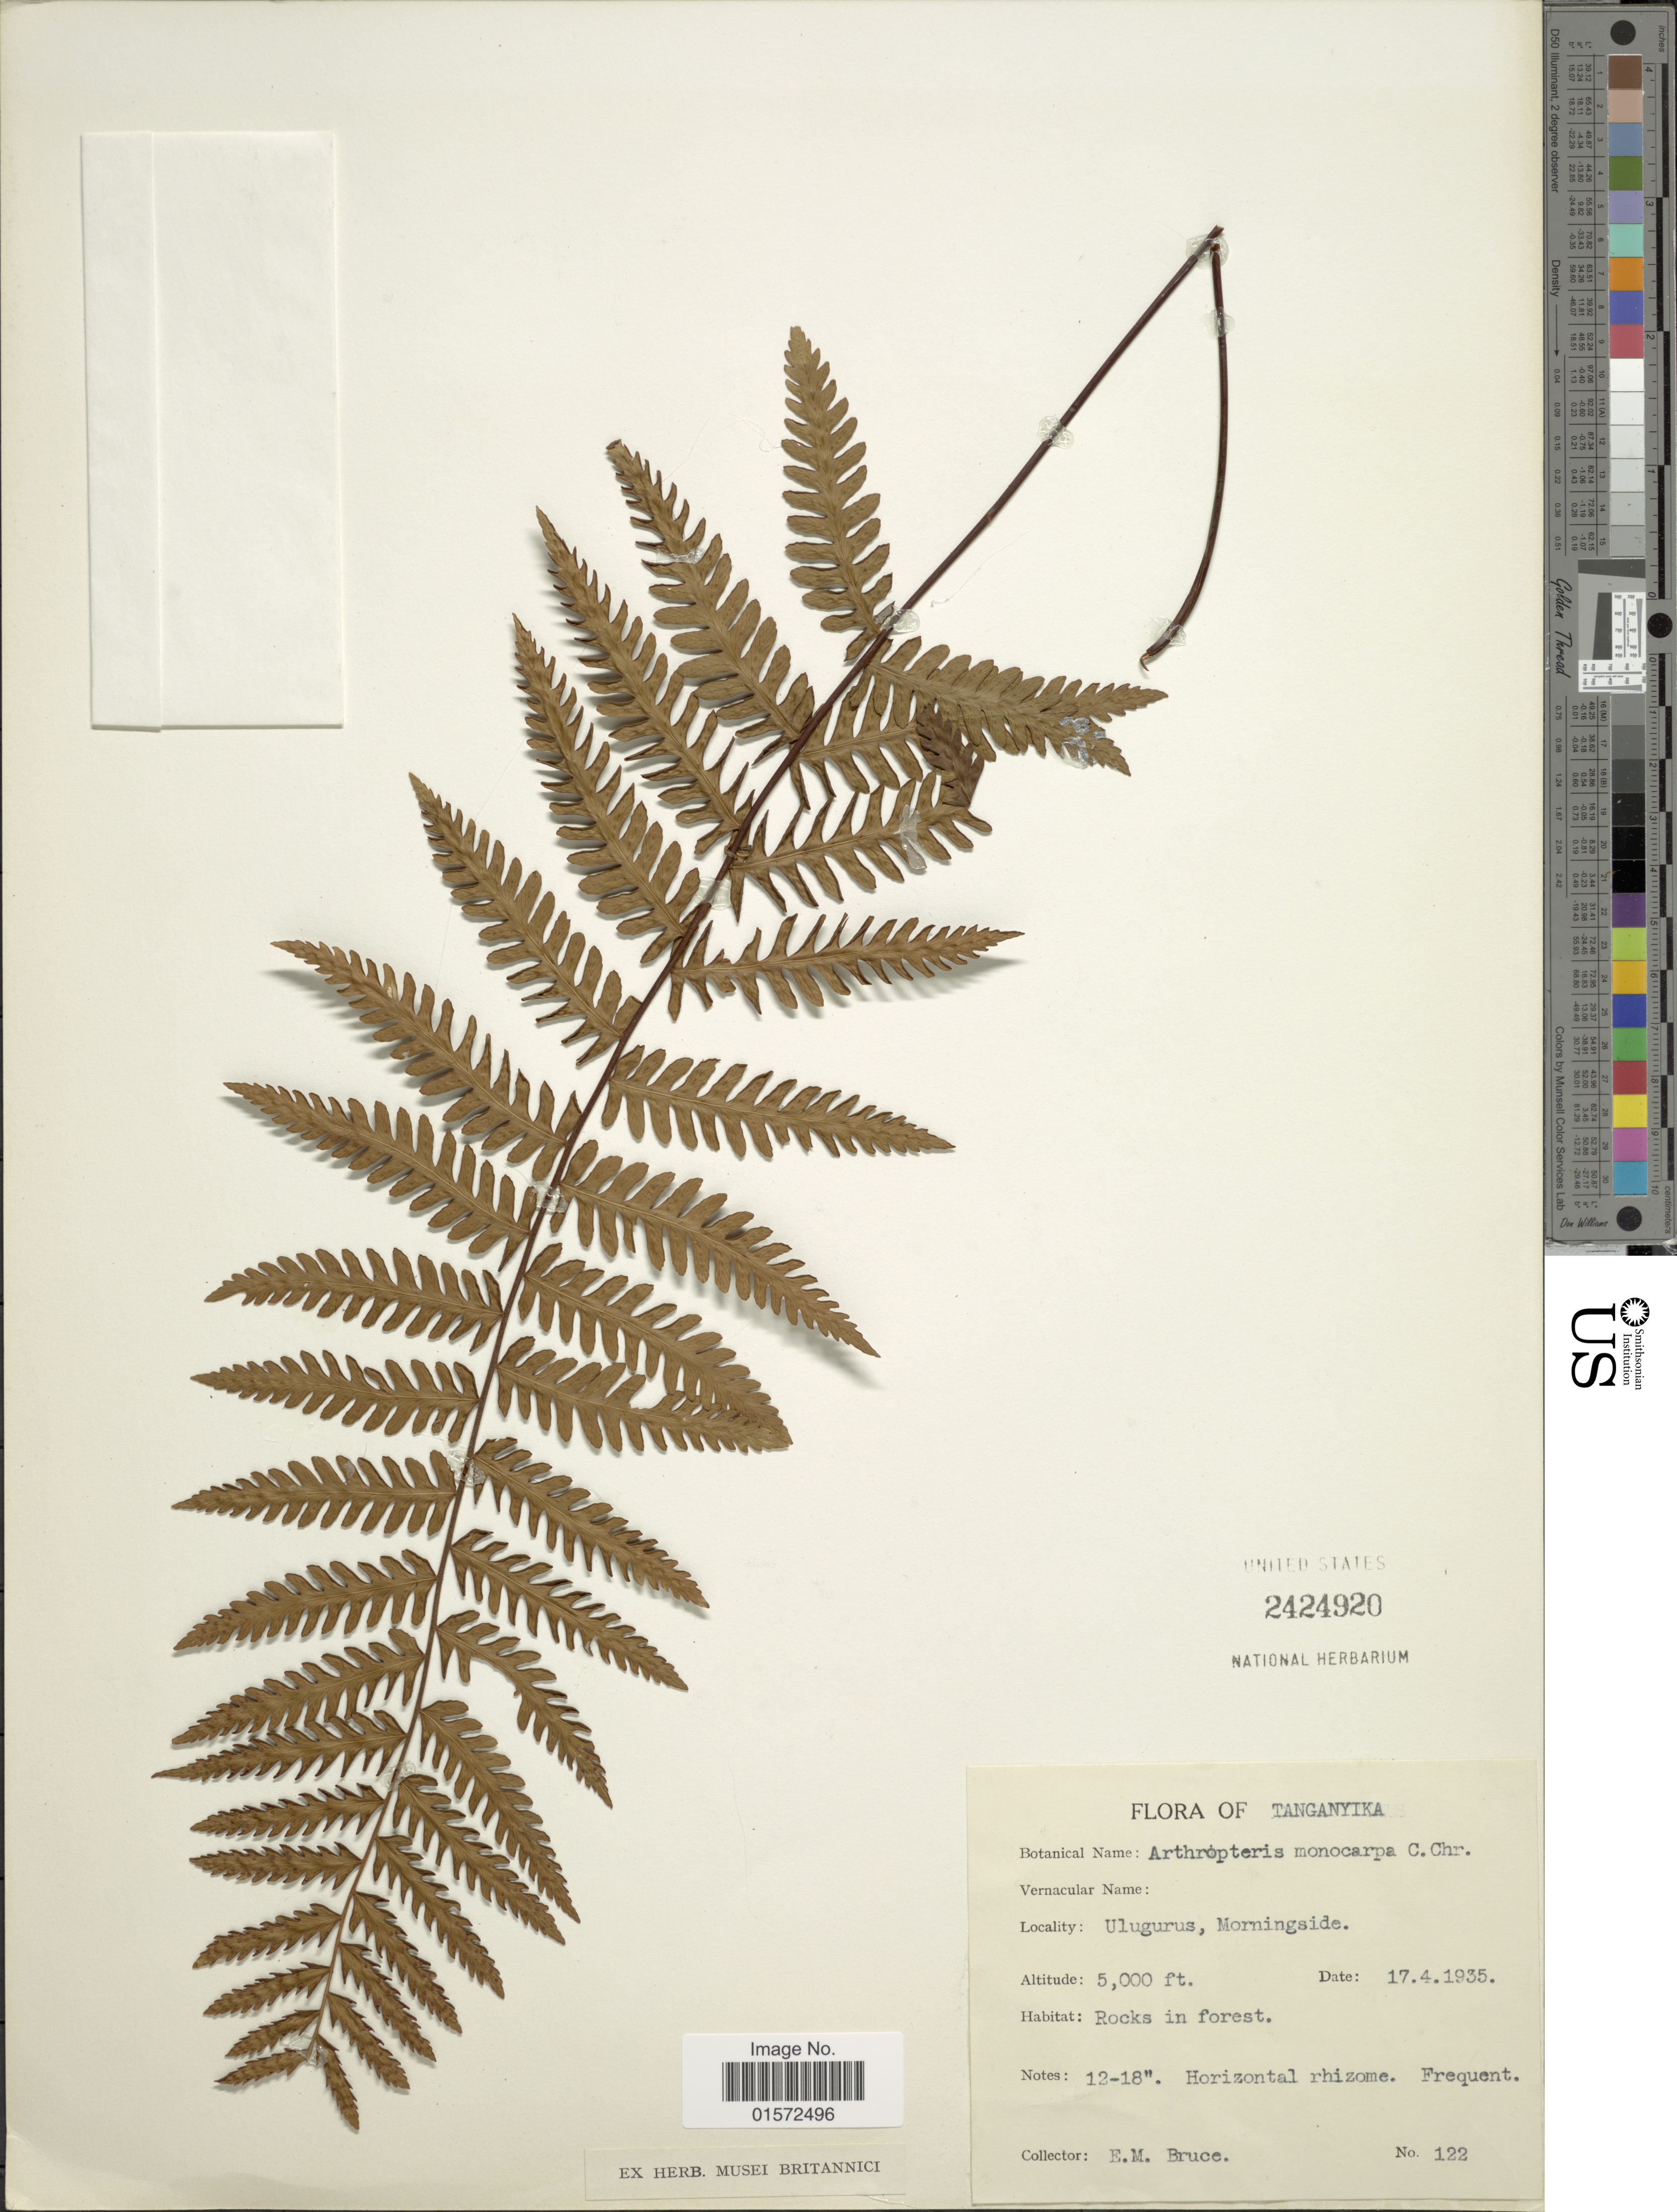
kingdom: Plantae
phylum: Tracheophyta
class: Polypodiopsida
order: Polypodiales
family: Tectariaceae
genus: Arthropteris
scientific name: Arthropteris monocarpa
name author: (Cordem.) C. Chr.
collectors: E. Bruce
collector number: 122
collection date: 1935-04-17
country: Tanzania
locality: Tanganyika, Ulugurus, Morningside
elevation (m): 1524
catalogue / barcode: US 2424920